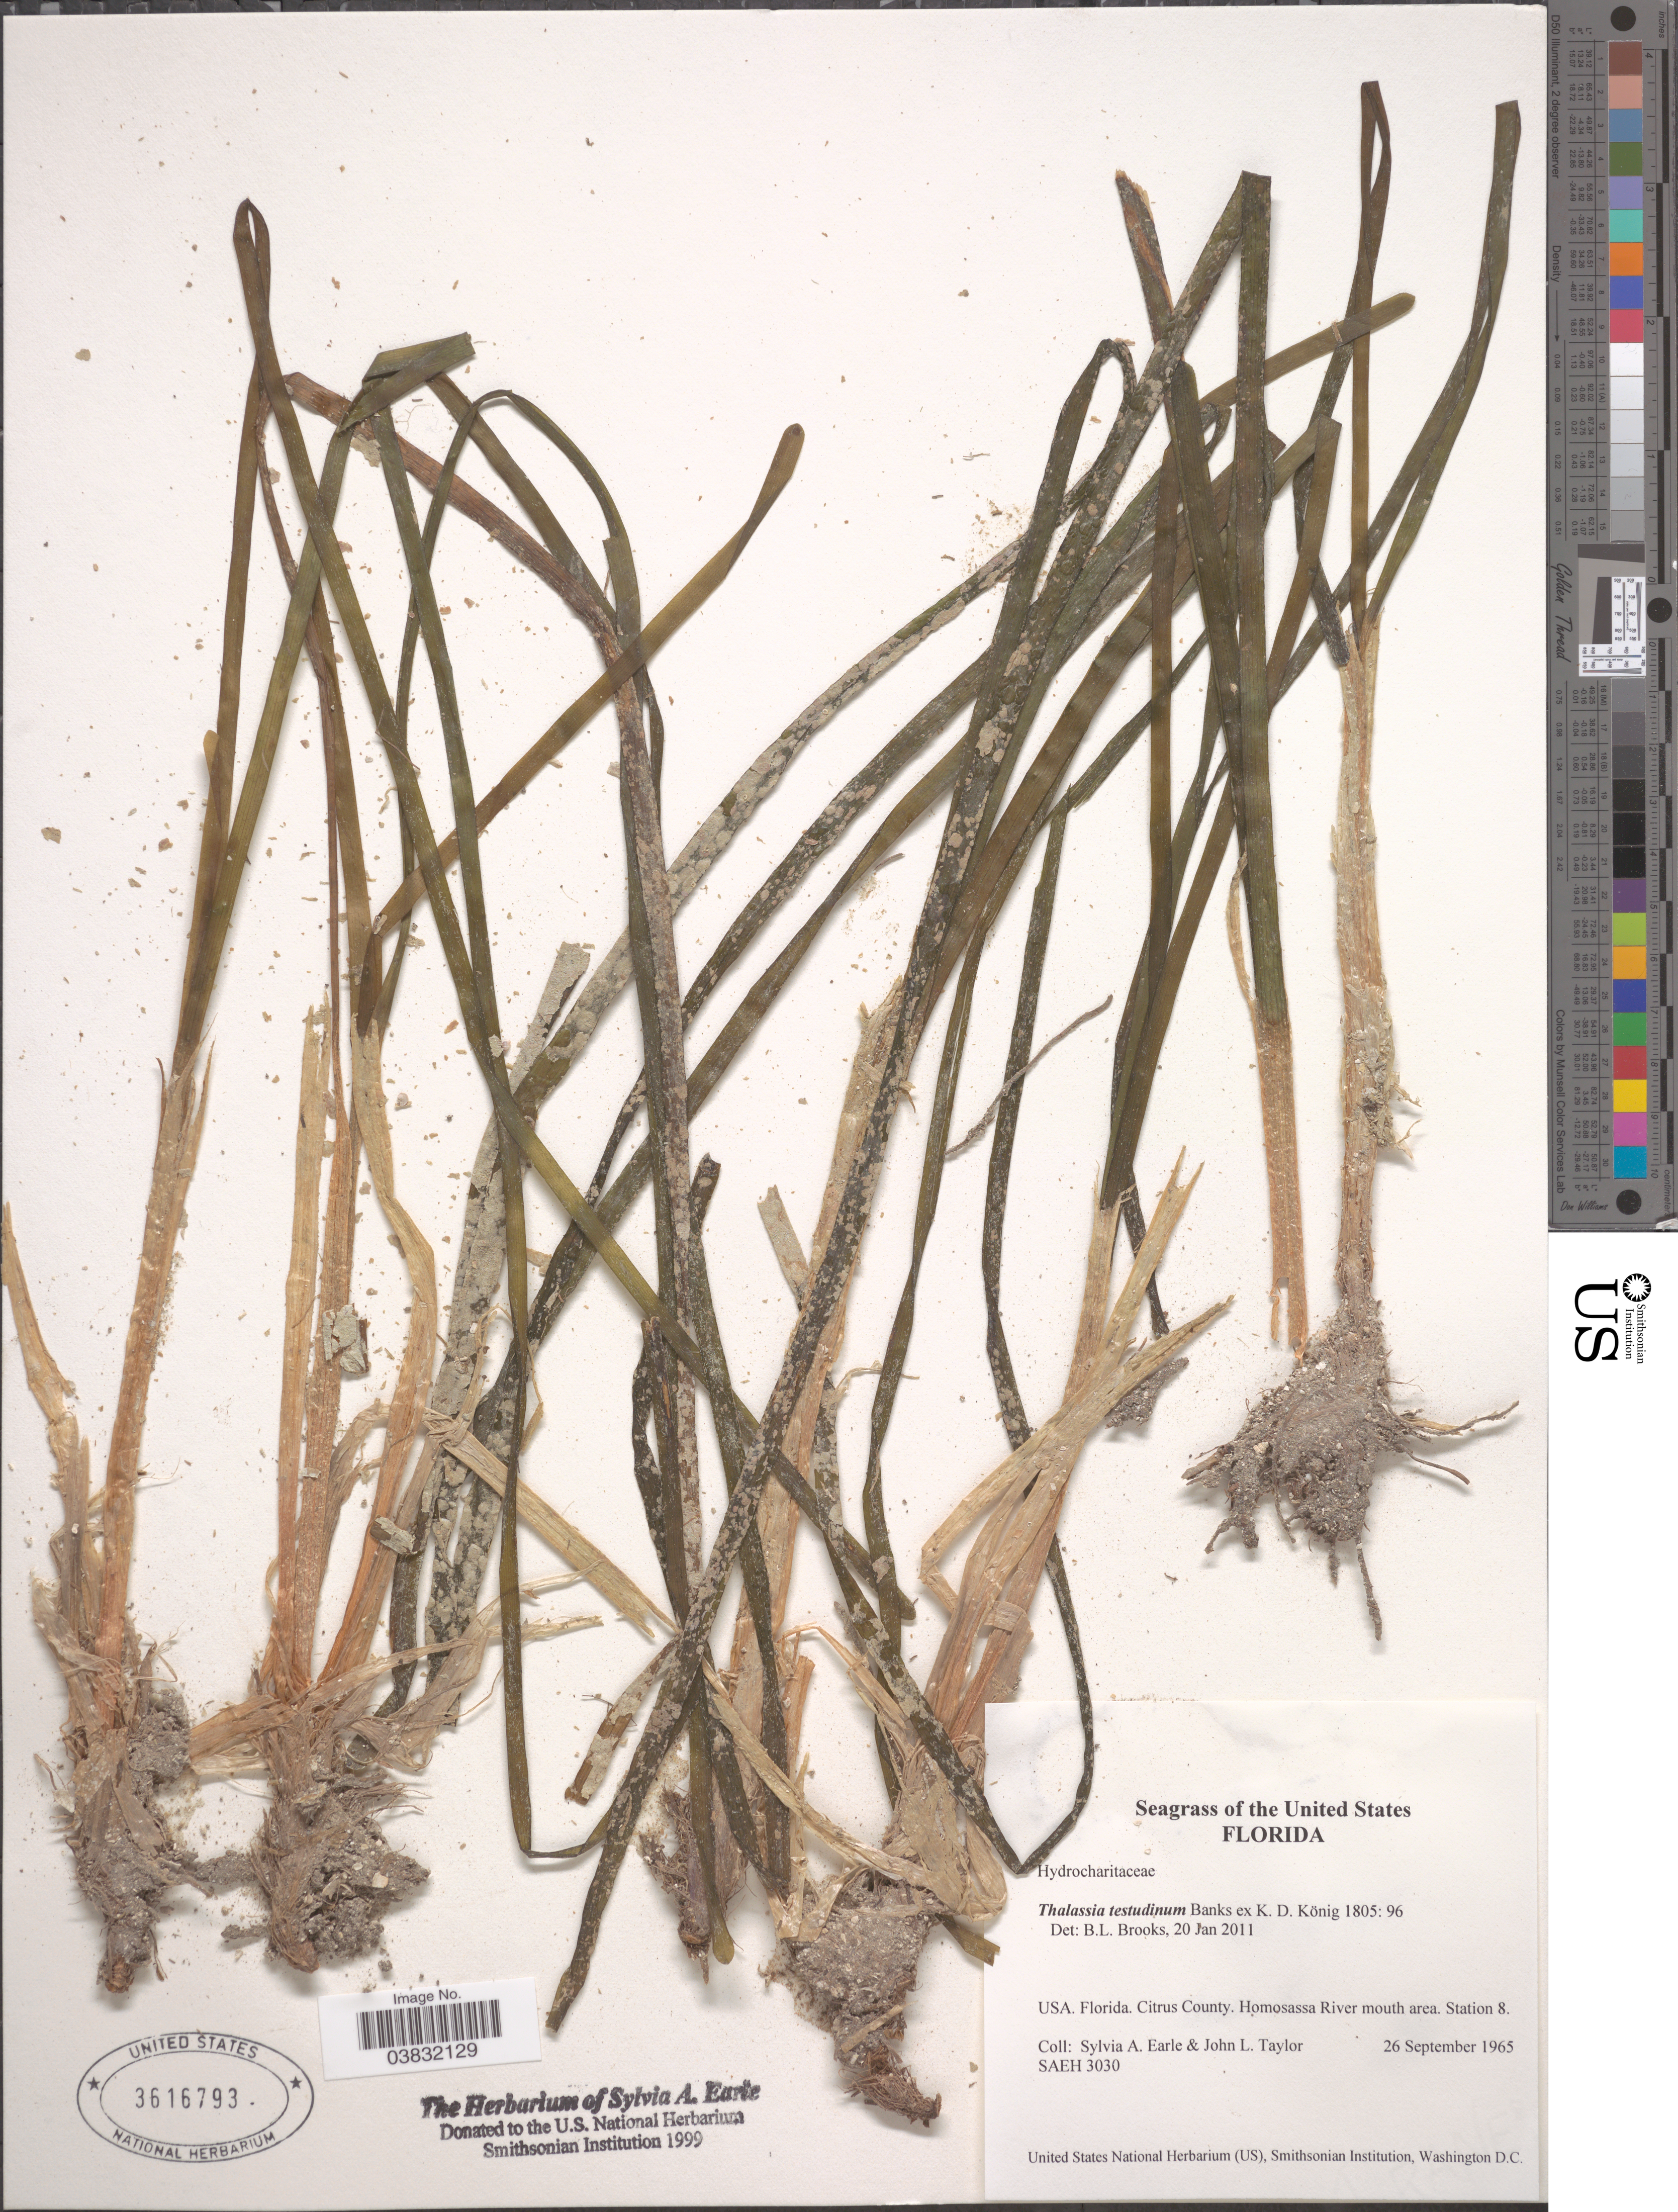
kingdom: Plantae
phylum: Tracheophyta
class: Liliopsida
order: Alismatales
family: Hydrocharitaceae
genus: Thalassia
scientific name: Thalassia testudinum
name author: Banks & Sol. ex K.D. Koenig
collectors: S. A. Earle & J. L. Taylor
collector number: SAEH 3030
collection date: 1965-09-26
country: United States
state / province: Florida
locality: Citrus County. Homosassa River mouth area. Station 8.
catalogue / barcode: US 3616793